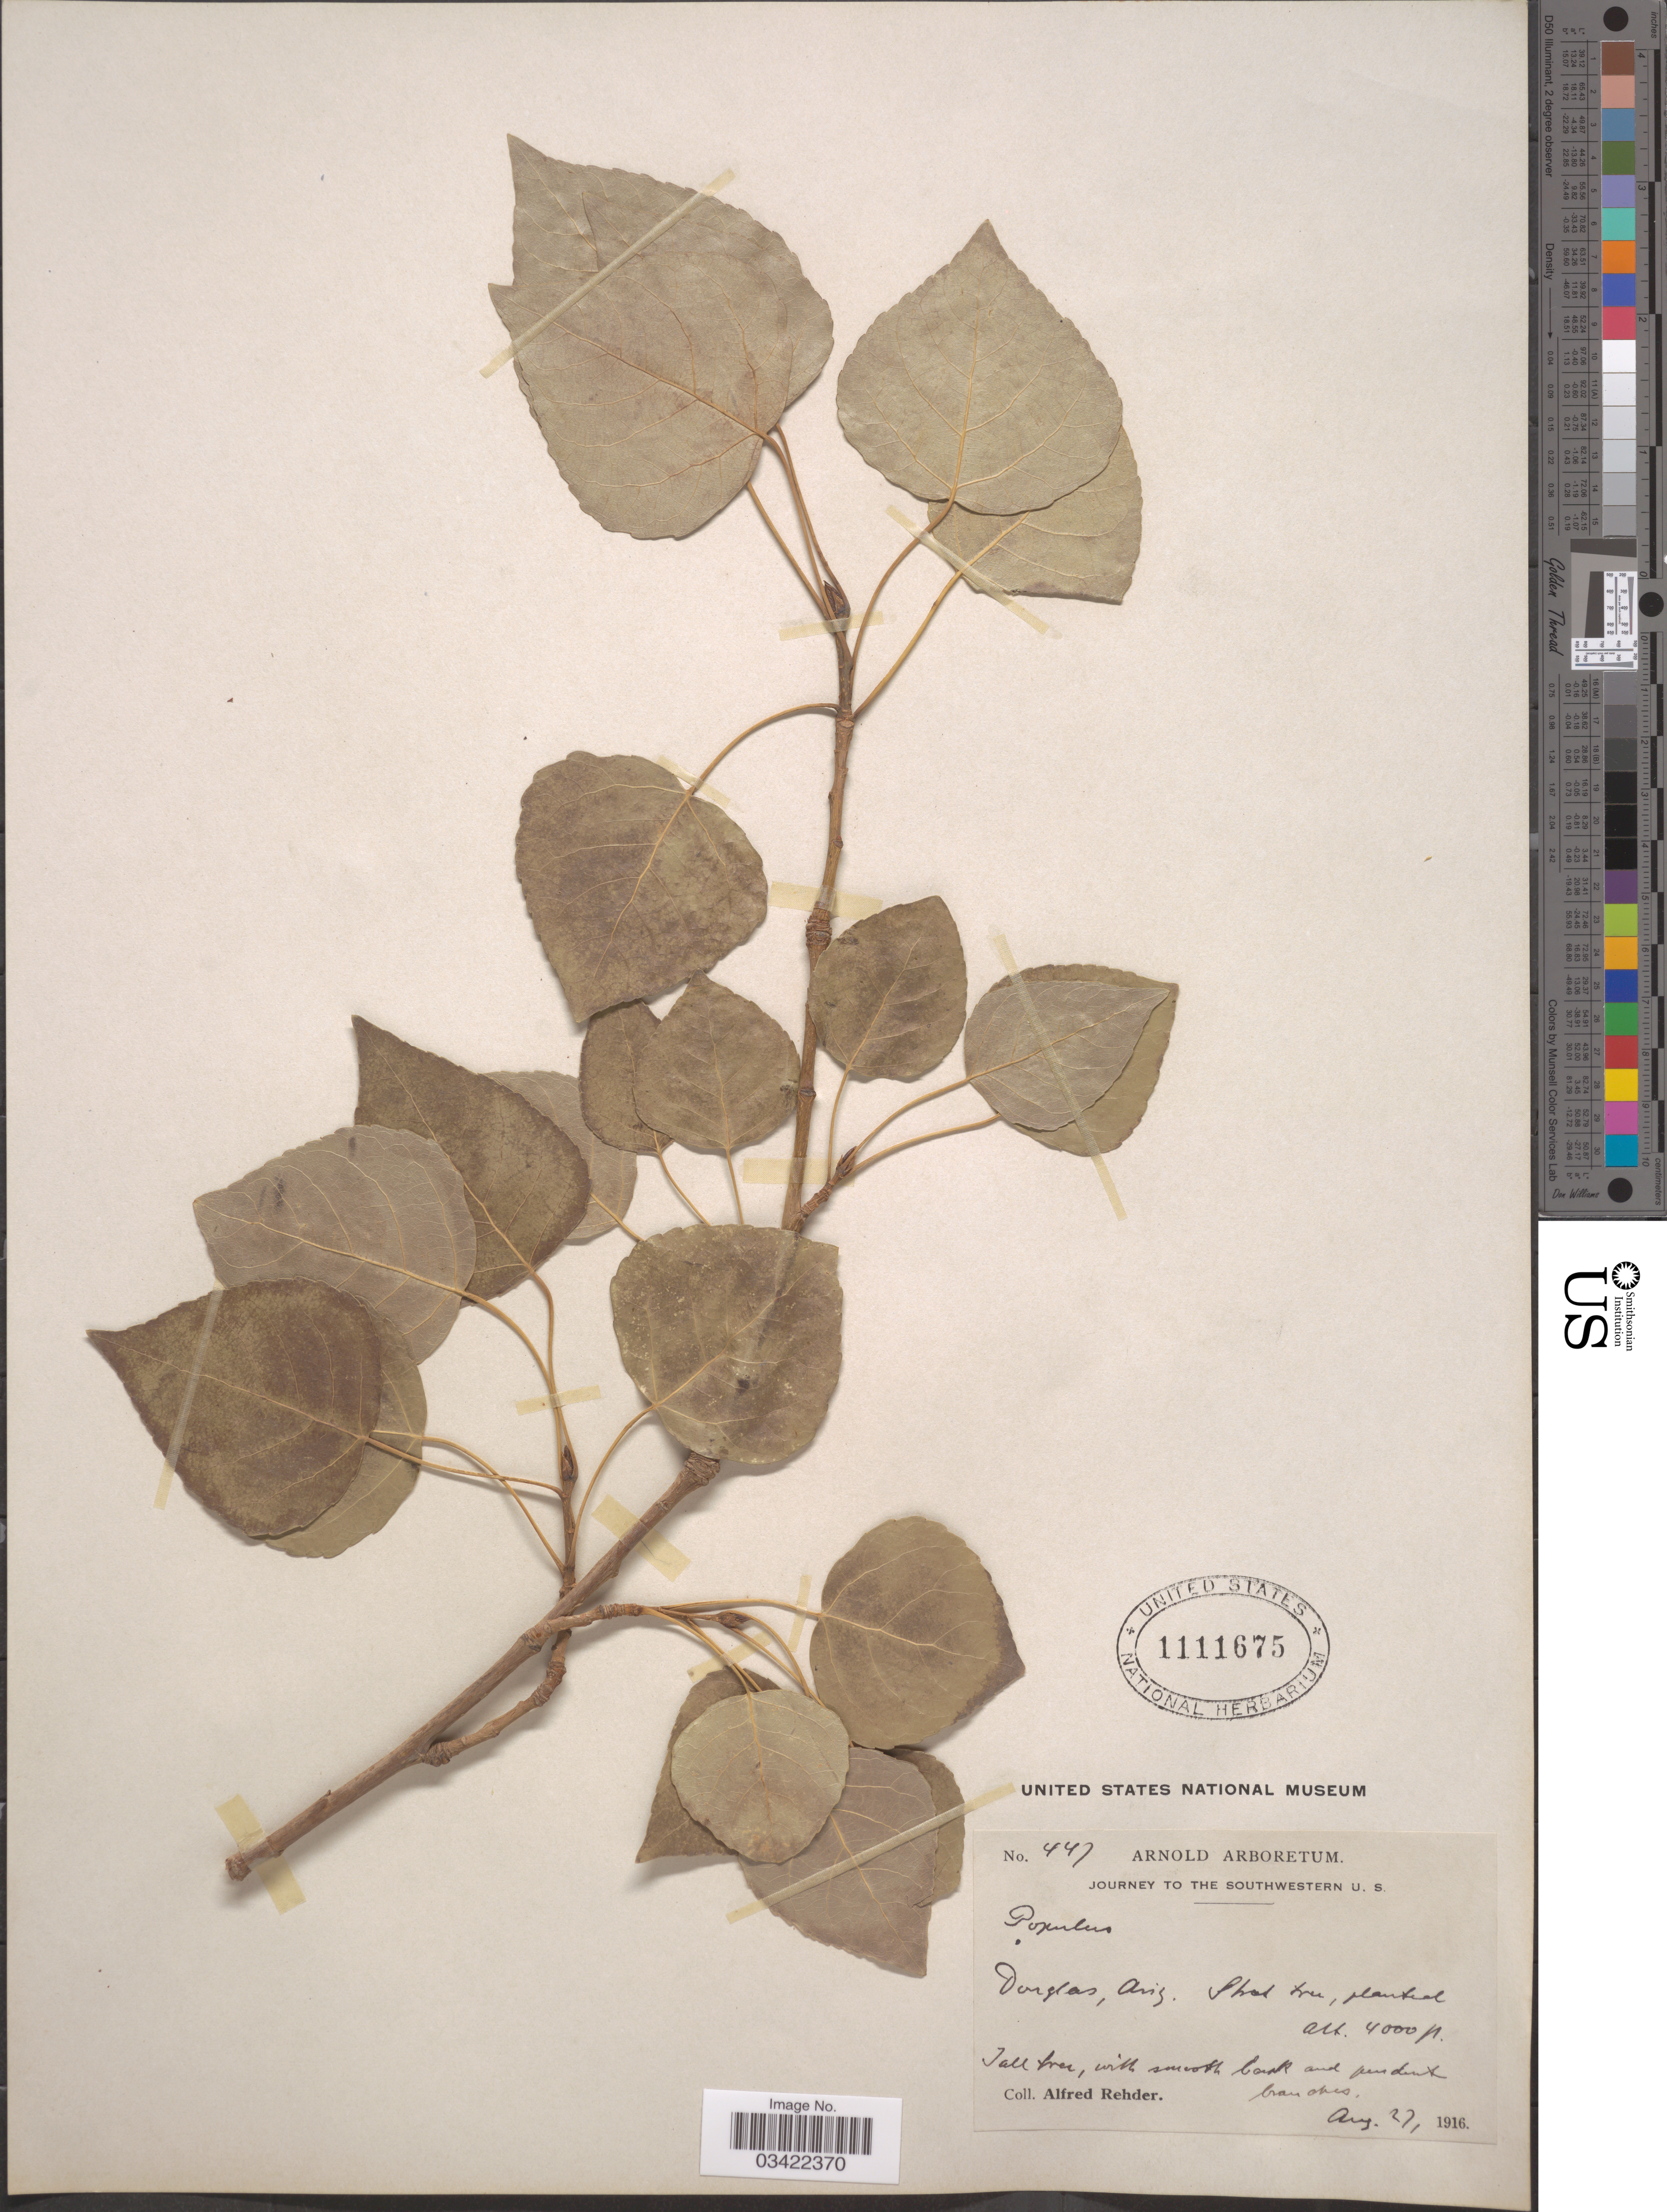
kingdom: Plantae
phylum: Tracheophyta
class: Magnoliopsida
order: Malpighiales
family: Salicaceae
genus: Populus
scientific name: Populus x parryi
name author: Sarg.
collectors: A. Rehder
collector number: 447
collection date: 1916-08-27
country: United States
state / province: Arizona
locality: The Southwestern U.S. Douglas, Ariz.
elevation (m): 1219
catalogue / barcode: US 1111675